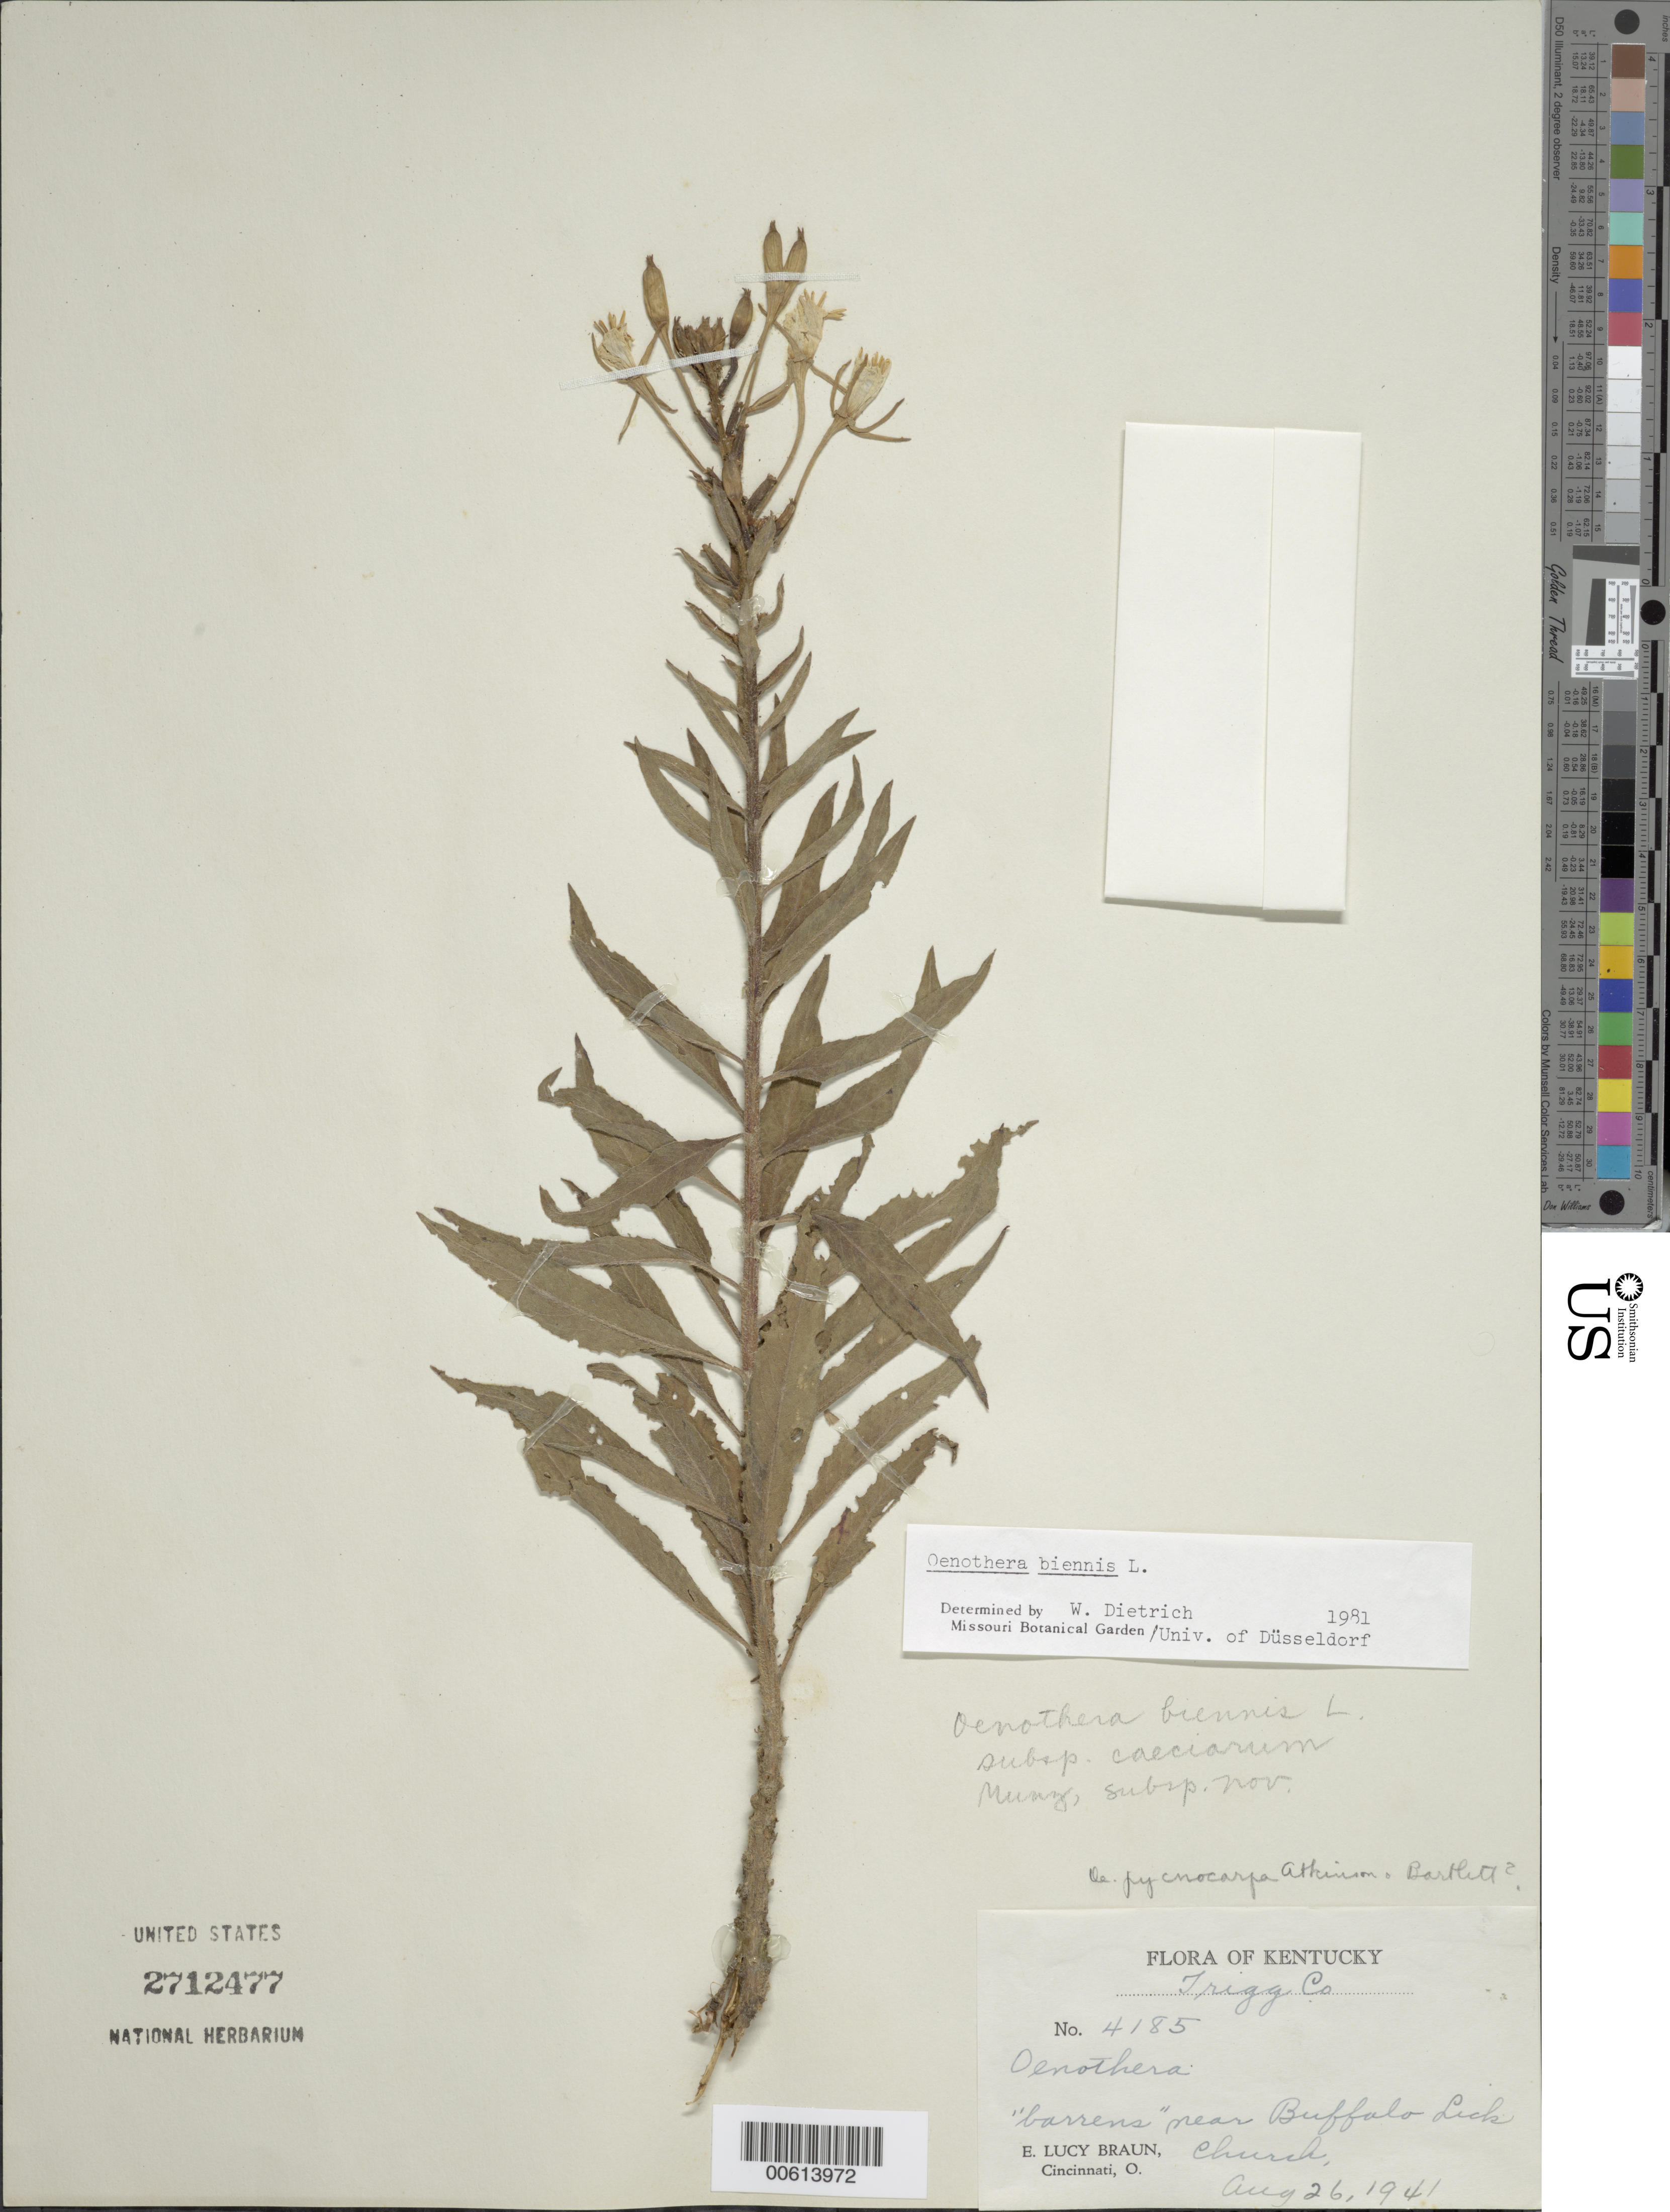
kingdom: Plantae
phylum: Tracheophyta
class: Magnoliopsida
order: Myrtales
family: Onagraceae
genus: Oenothera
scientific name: Oenothera biennis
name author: L.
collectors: E. L. Braun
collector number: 4185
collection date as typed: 26 Aug 1941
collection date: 1941-08-26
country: United States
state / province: Kentucky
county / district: Trigg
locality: Near Buffalo Lick Church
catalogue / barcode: US 2712477